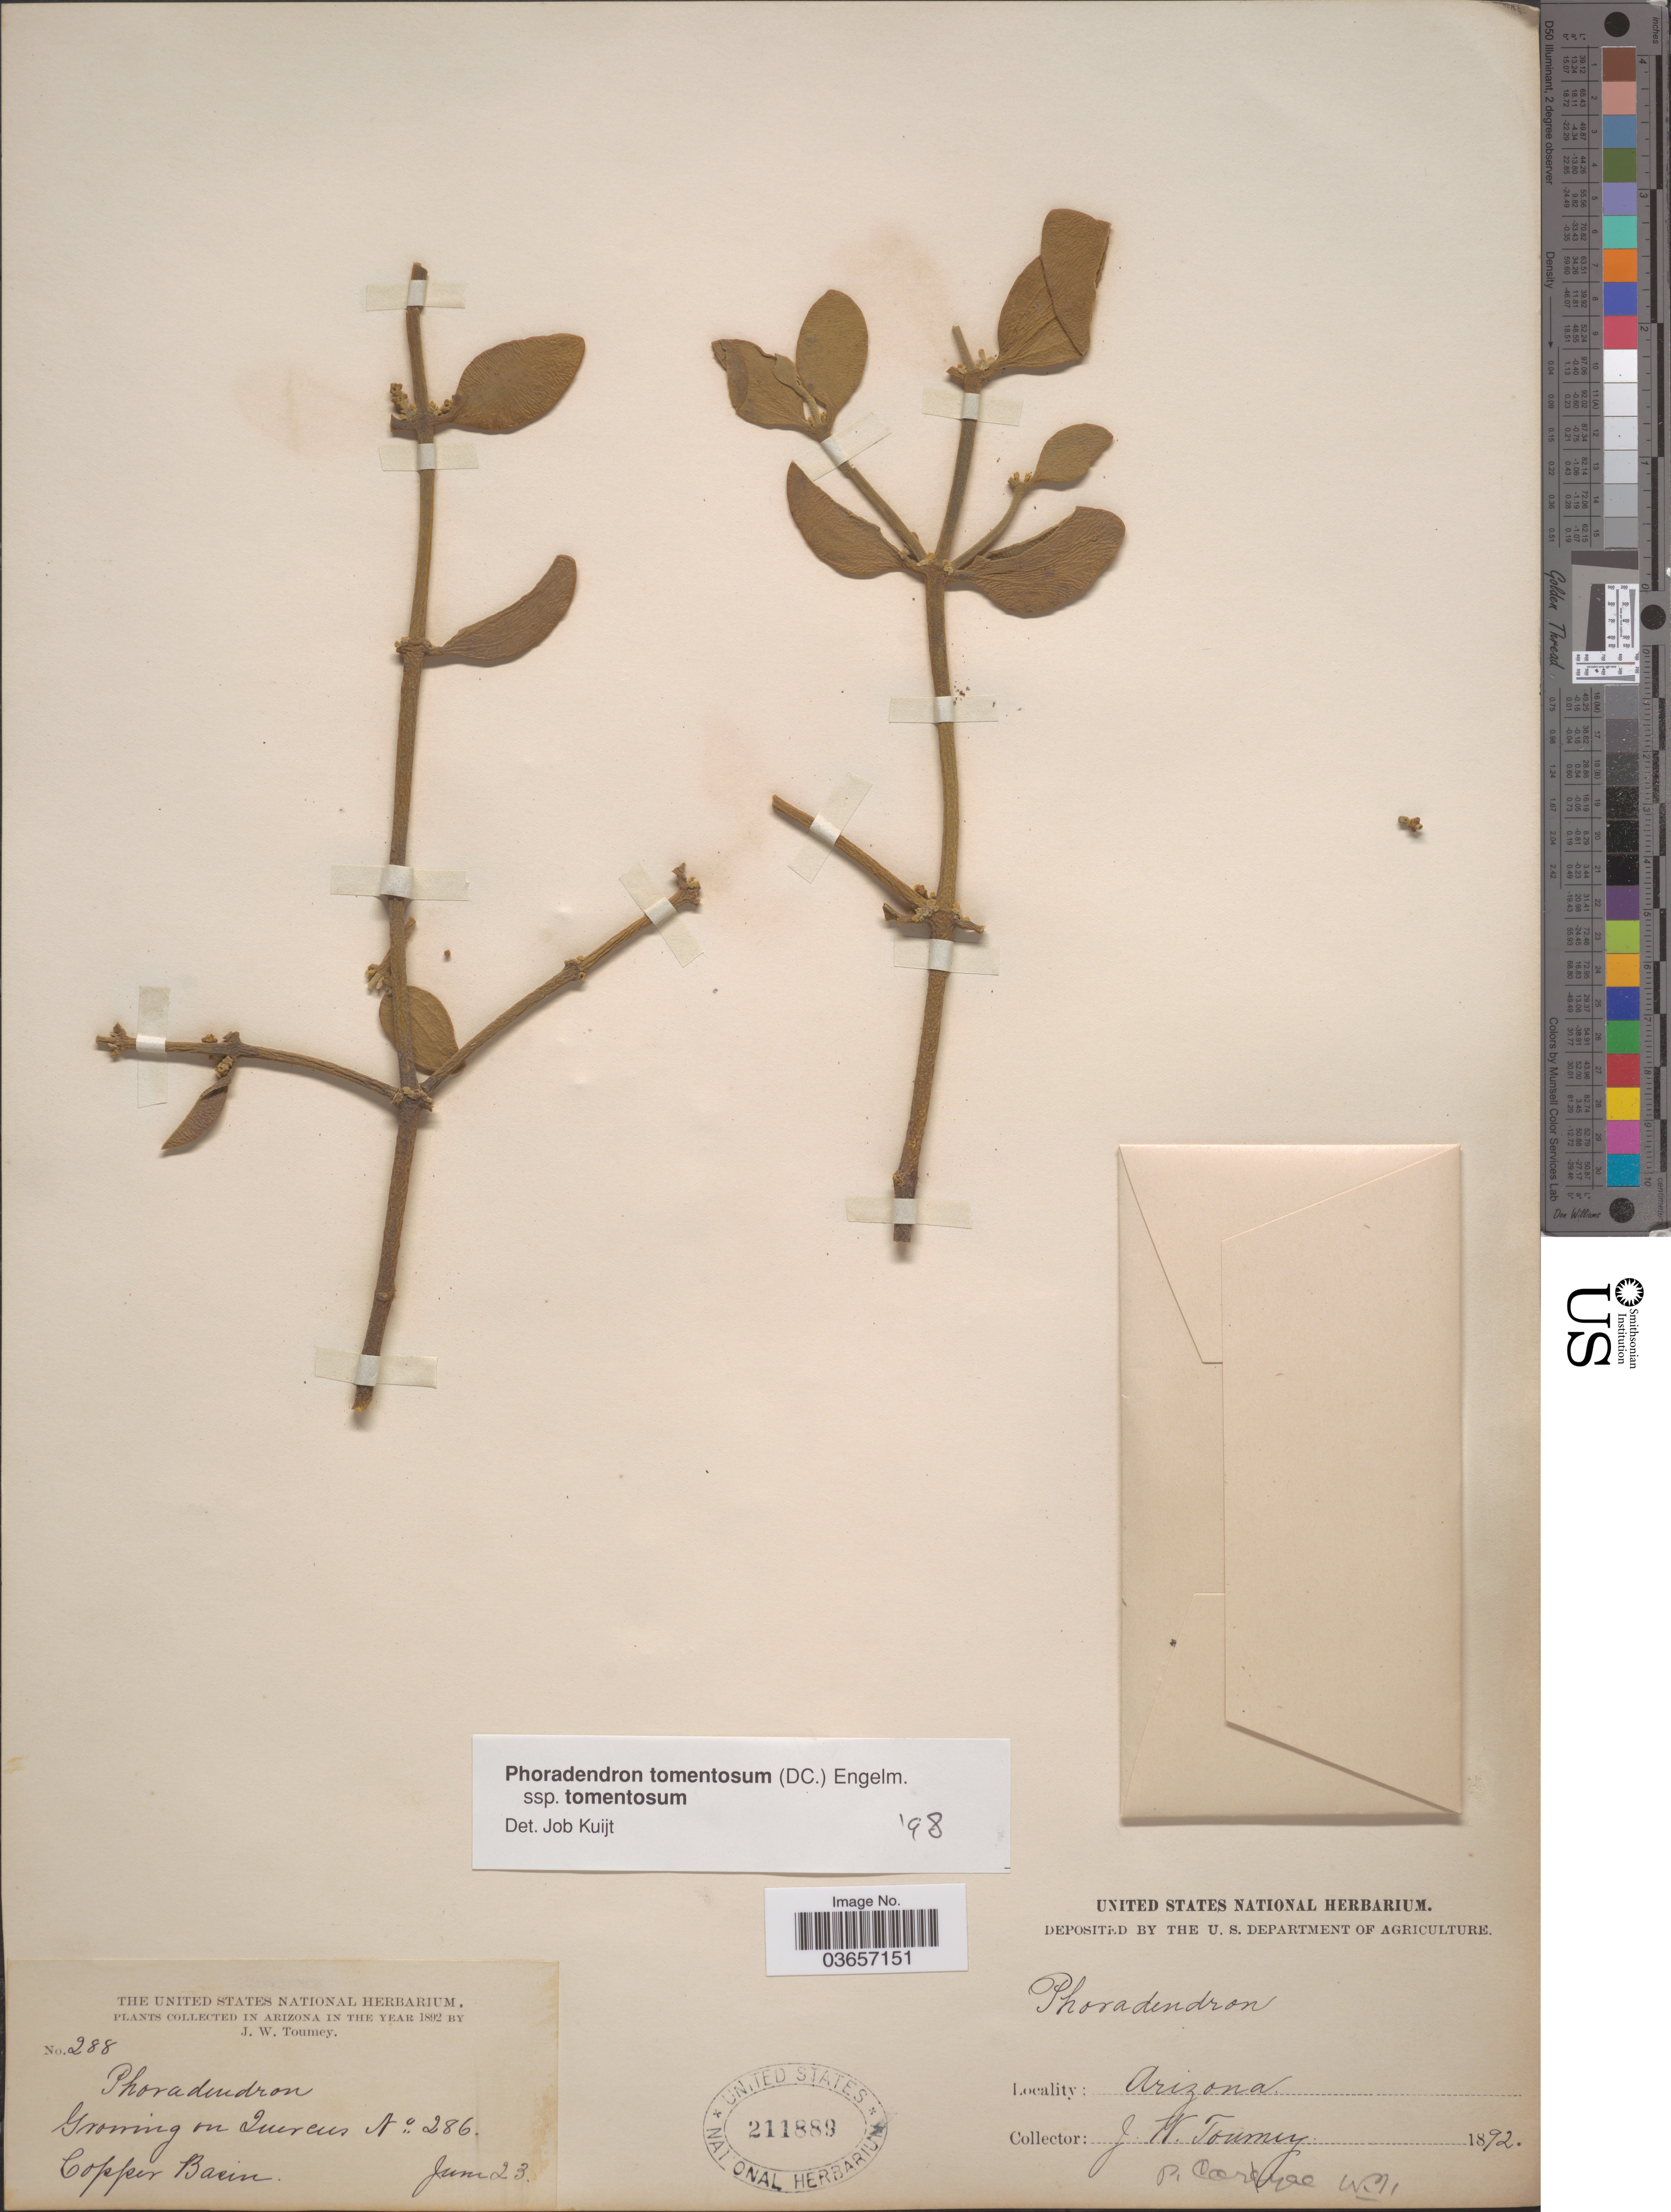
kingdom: Plantae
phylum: Tracheophyta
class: Magnoliopsida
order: Santalales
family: Viscaceae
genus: Phoradendron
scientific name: Phoradendron tomentosum subsp. tomentosum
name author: DC.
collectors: J. W. Toumey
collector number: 288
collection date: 1892-06-23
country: United States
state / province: Arizona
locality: Copper Basin.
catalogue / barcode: US 211889